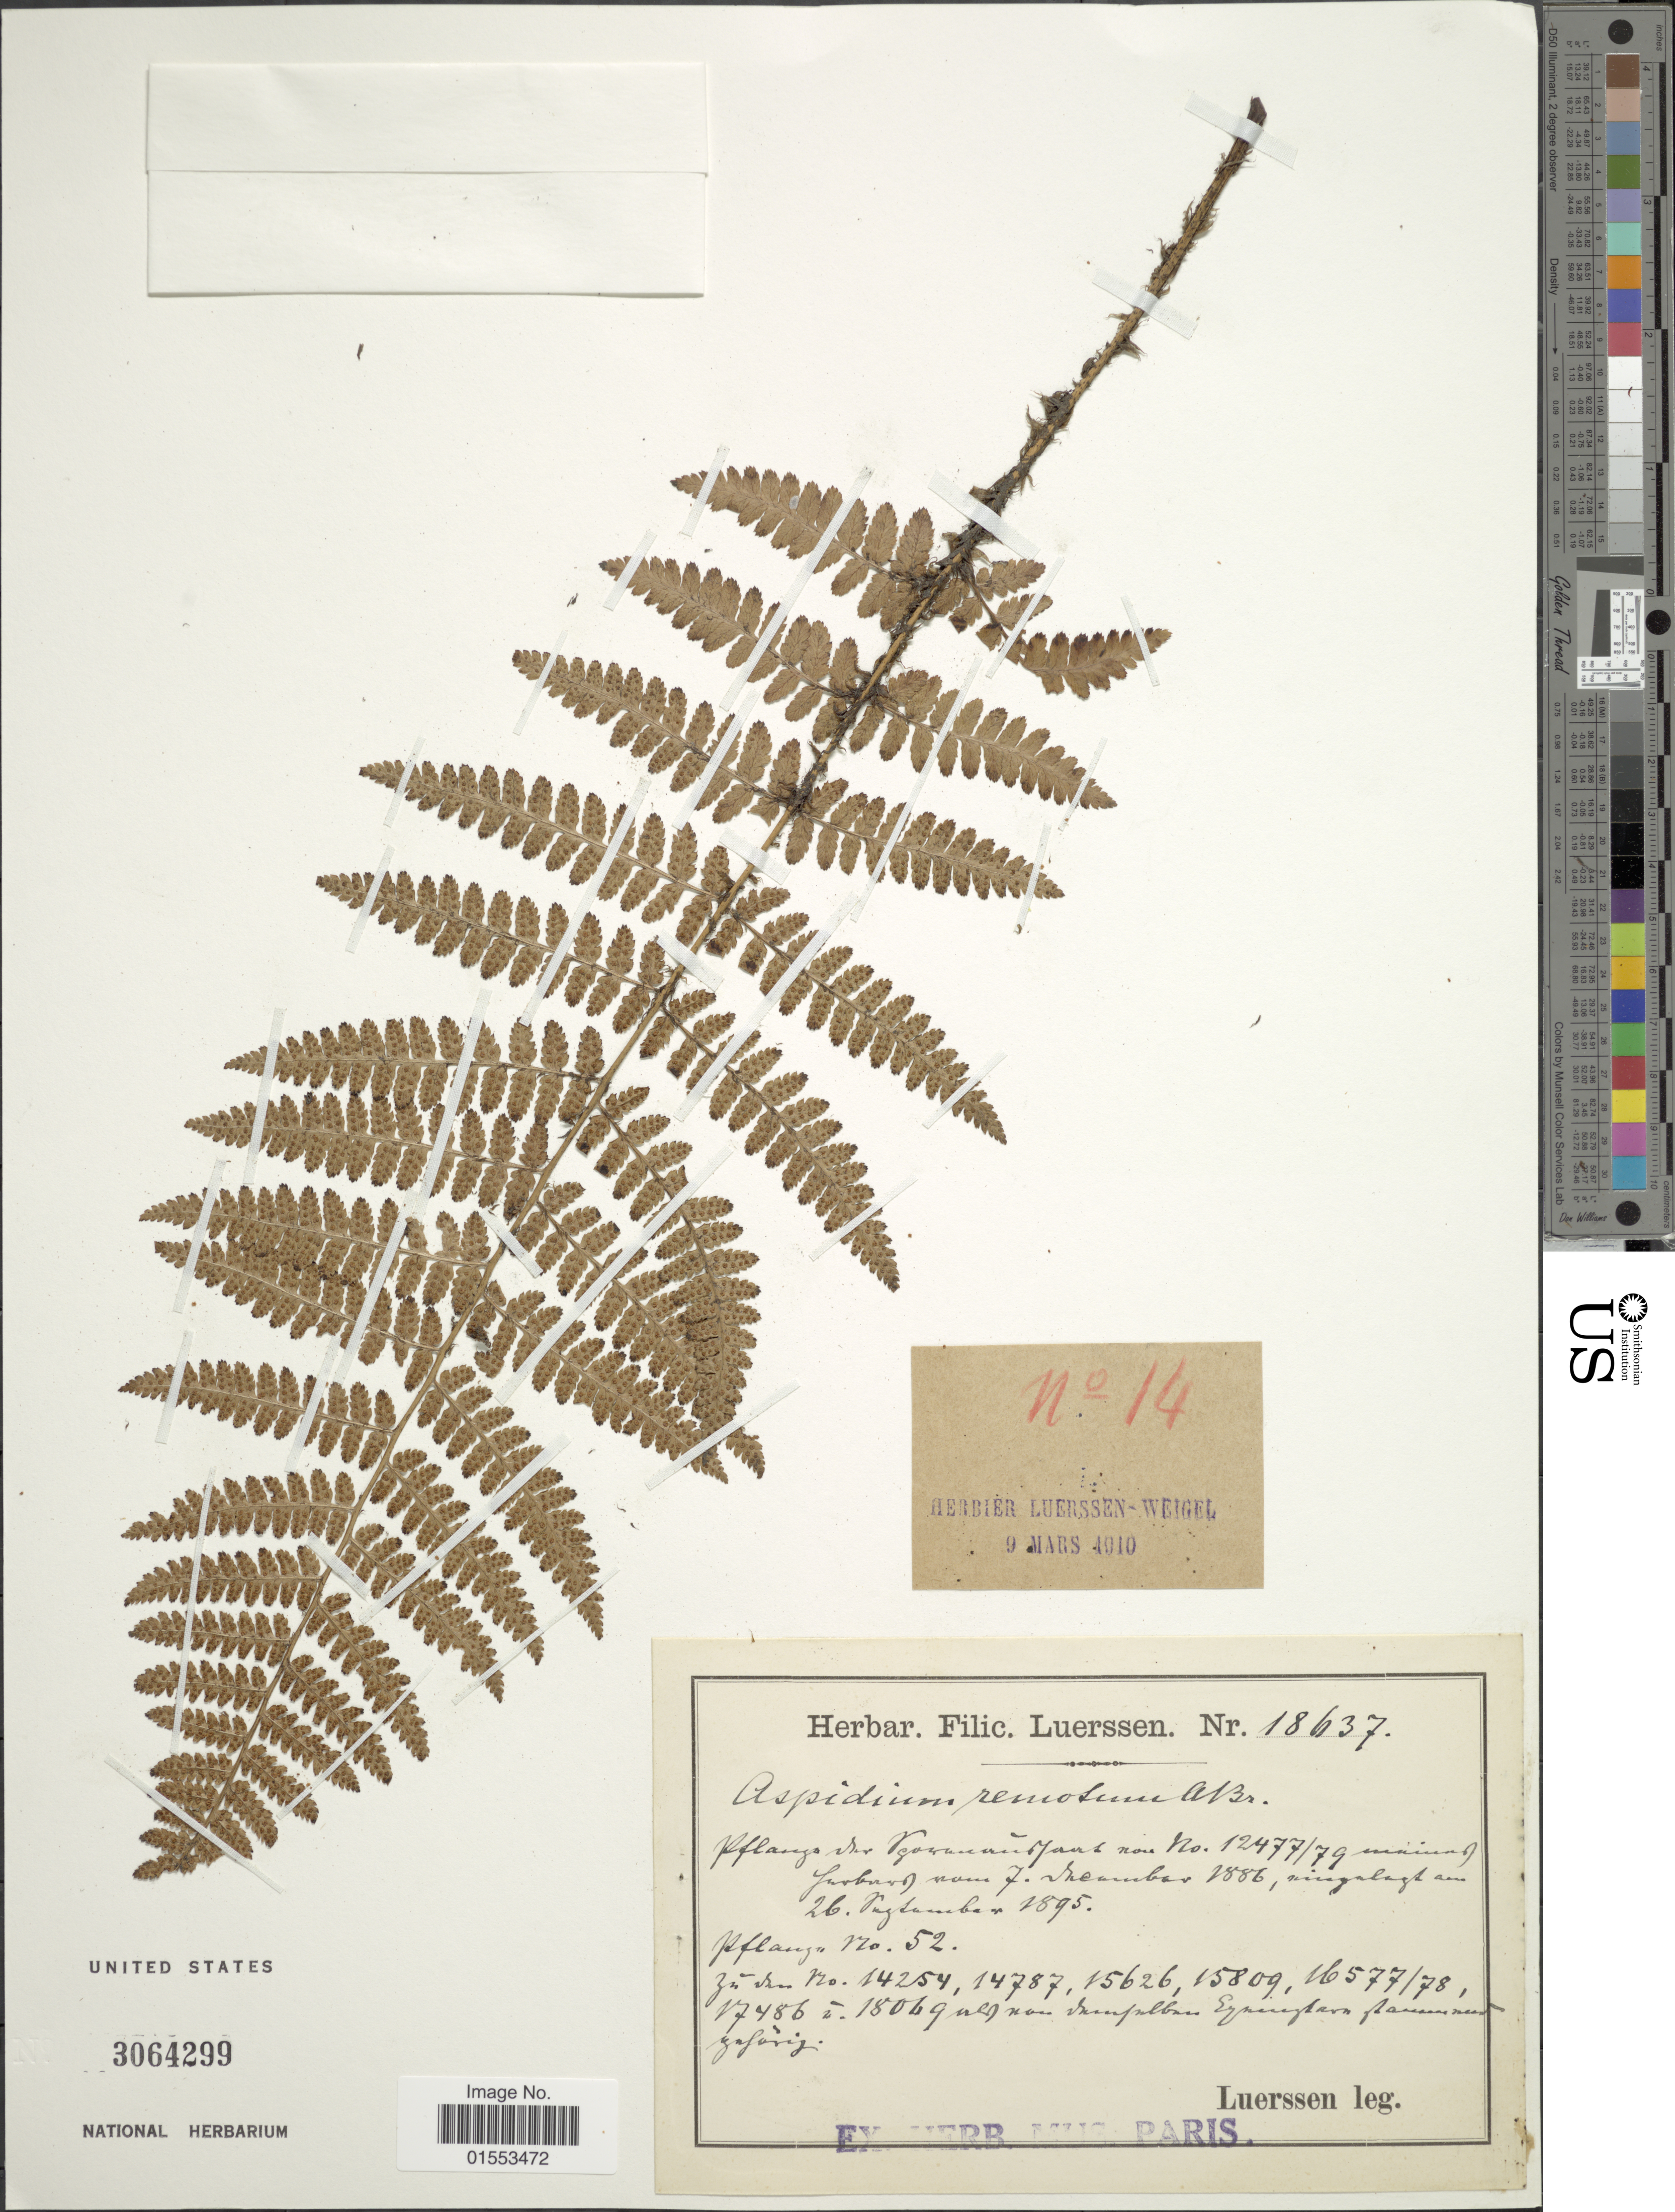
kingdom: Plantae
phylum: Tracheophyta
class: Polypodiopsida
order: Polypodiales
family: Dryopteridaceae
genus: Dryopteris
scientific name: Dryopteris remota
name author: (A. Braun) Hayek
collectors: Luerssen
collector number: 18637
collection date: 1895-11-26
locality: X.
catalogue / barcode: US 3064299